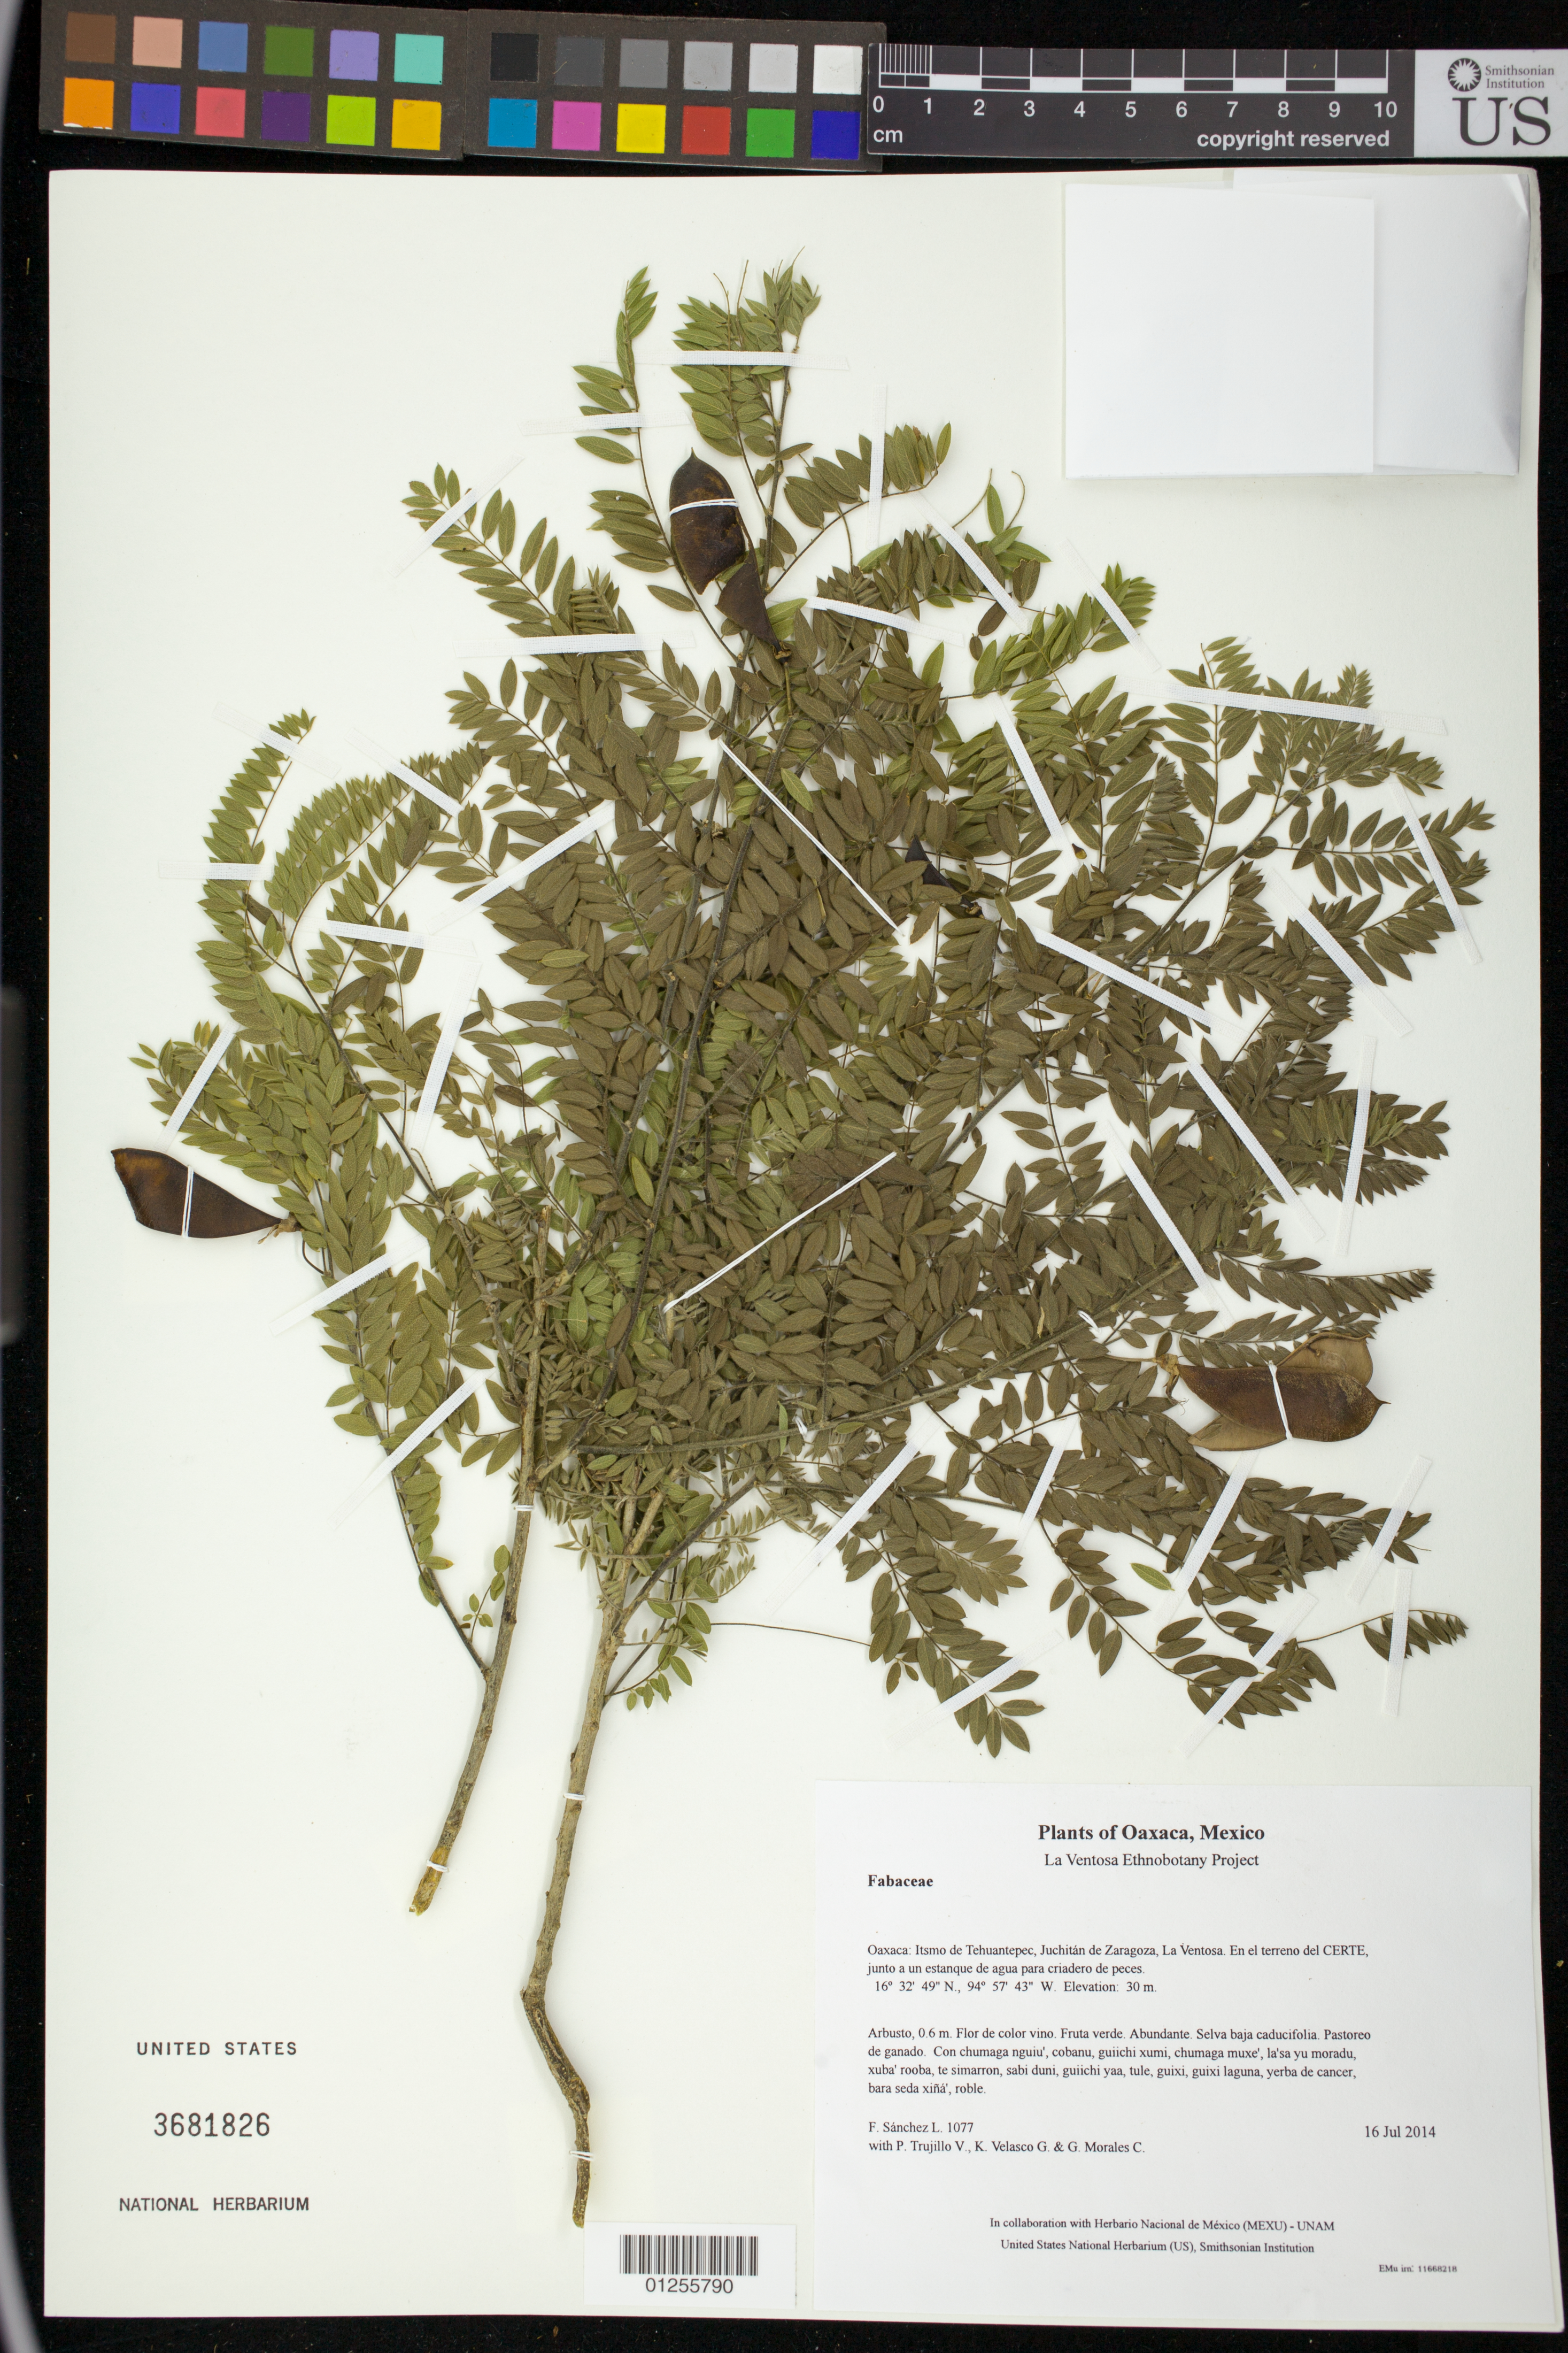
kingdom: Plantae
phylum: Tracheophyta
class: Magnoliopsida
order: Fabales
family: Fabaceae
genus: Brongniartia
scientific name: Brongniartia foliosa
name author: Hemsl.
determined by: Cruz D., R.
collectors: F. Sánchez L., P. Trujillo V., K. Velasco G. & G. Morales C.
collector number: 1077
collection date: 2014-07-16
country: Mexico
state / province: Oaxaca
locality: Itsmo de Tehuantepec, Juchitán de Zaragoza, La Ventosa. En el terreno del CERTE, junto a un estanque de agua para criadero de peces.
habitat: Selva baja caducifolia. Pastoreo de ganado.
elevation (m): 30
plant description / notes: MEXU, US; Yaga bandaga. 0.6 m. Guie' naxiña' nacahui. Cuaananaxhi naga'. Stale.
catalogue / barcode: US 3681826